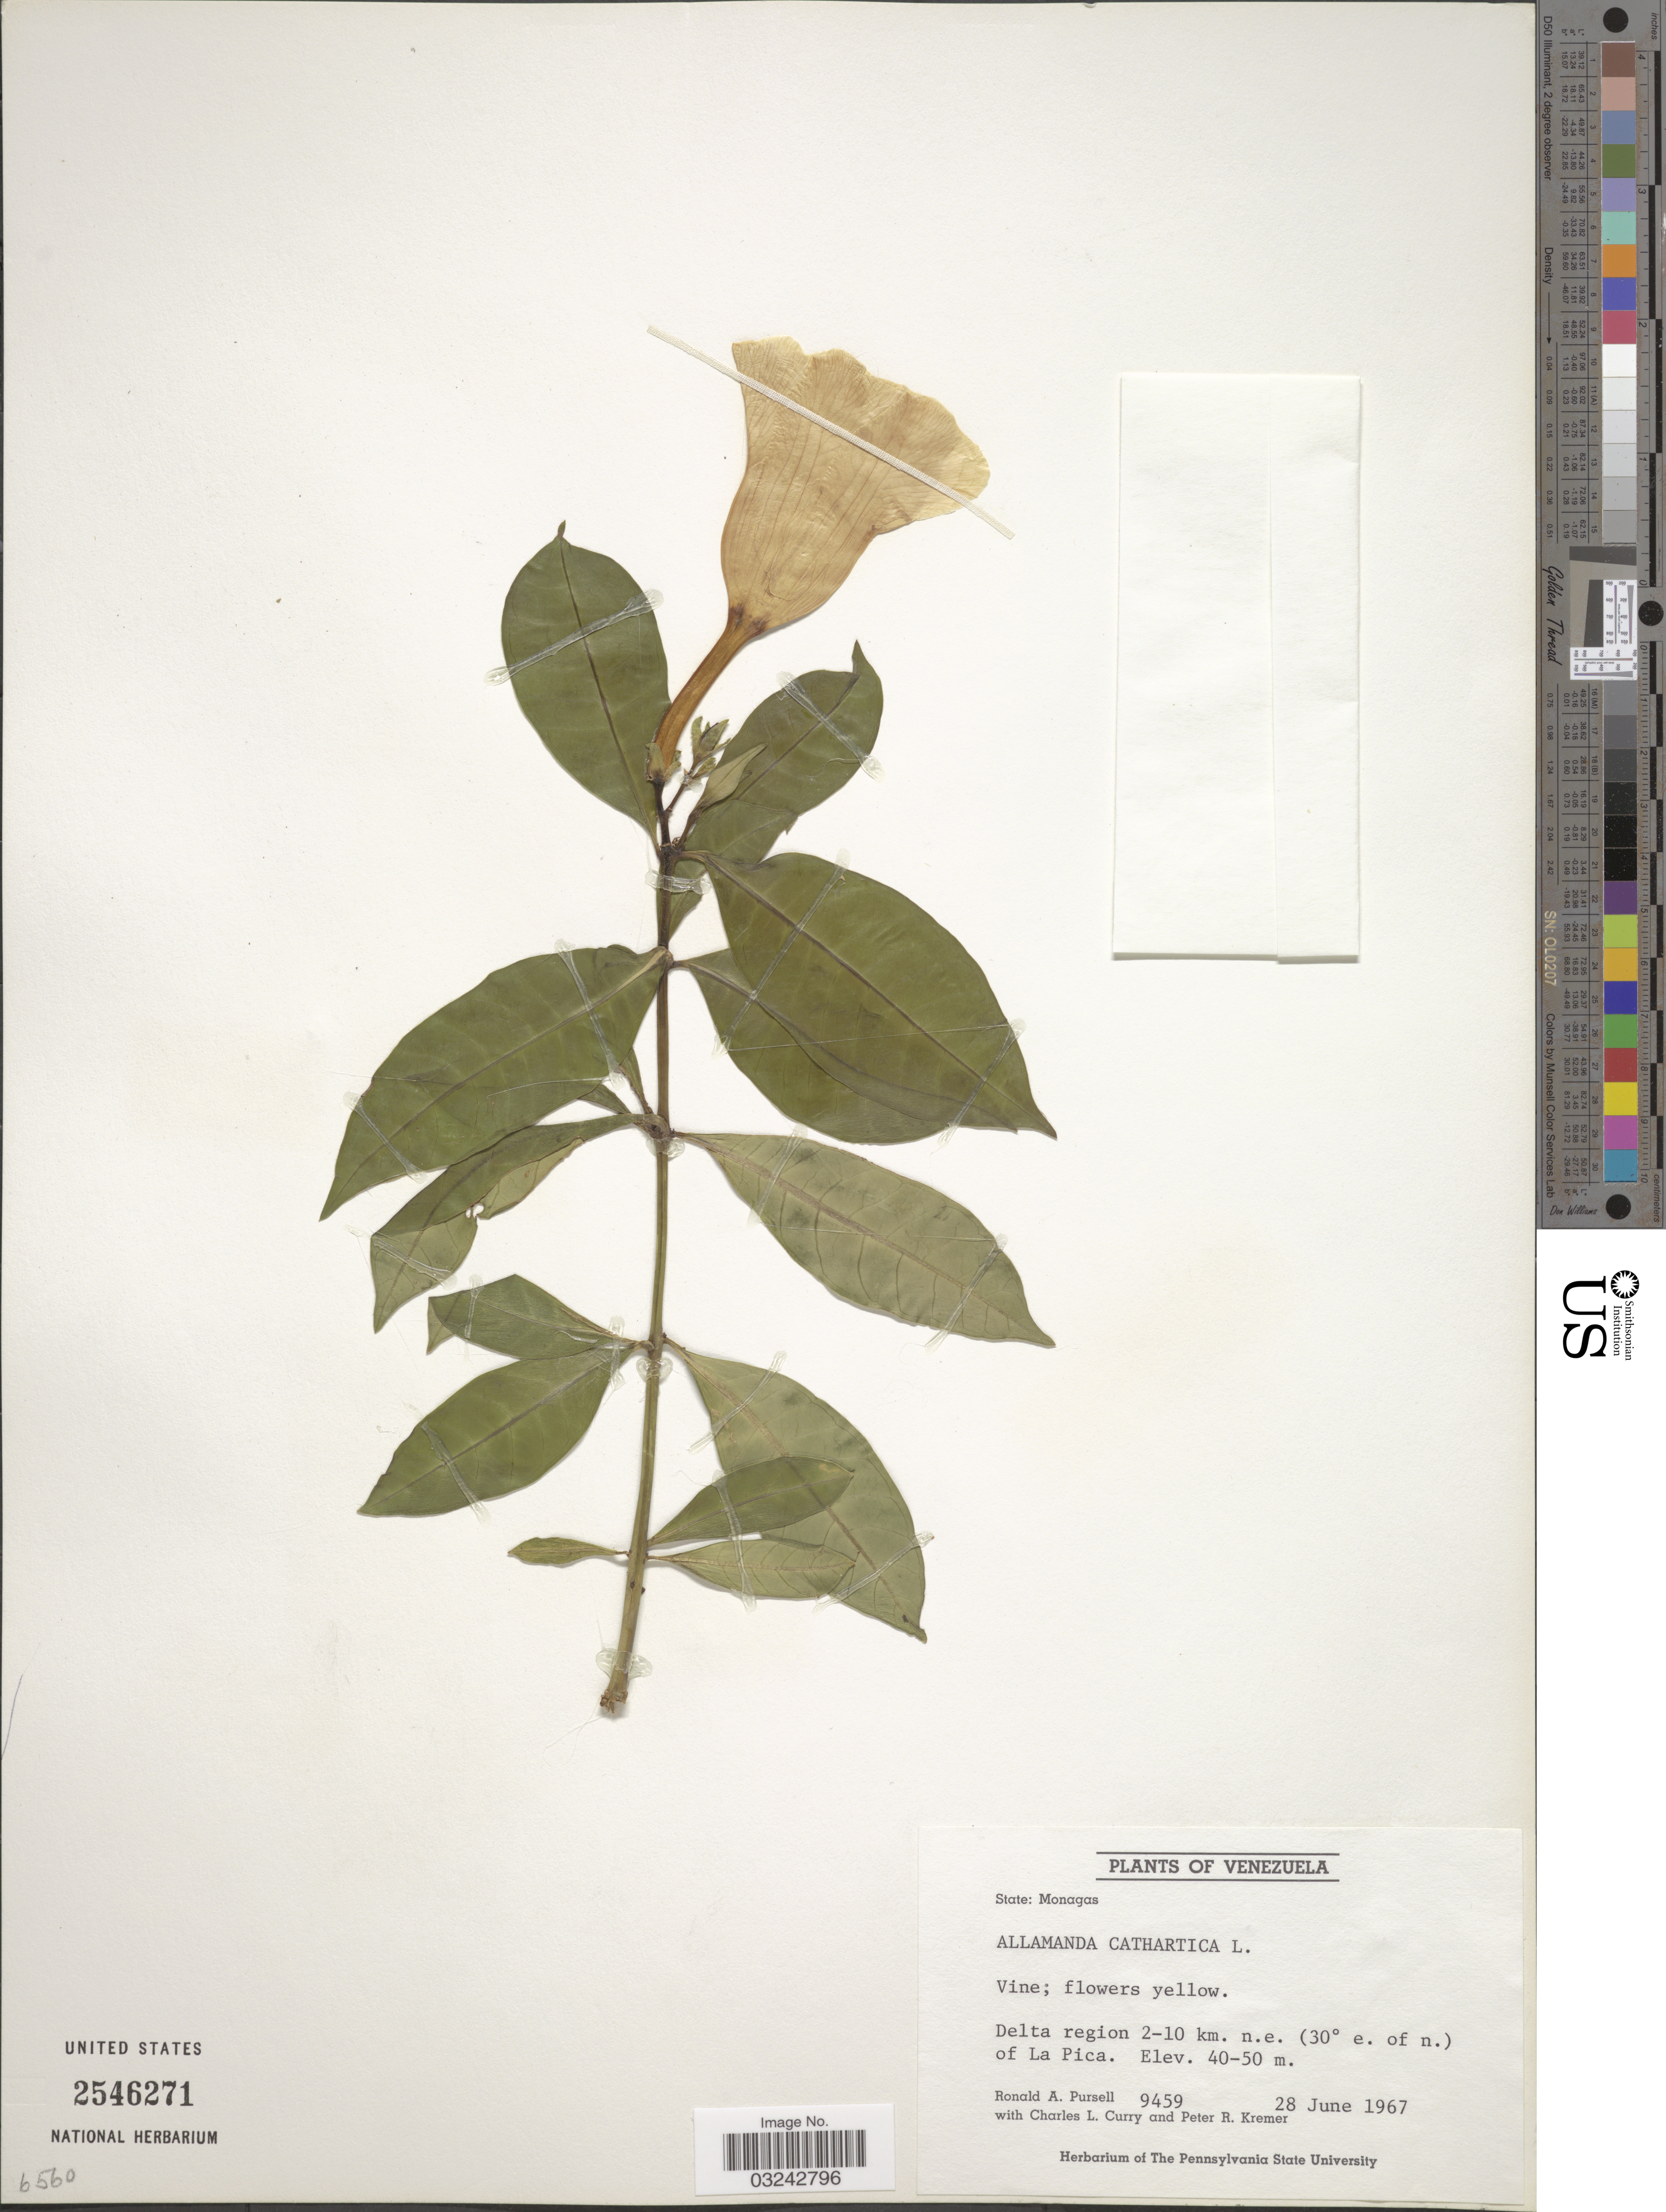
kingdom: Plantae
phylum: Tracheophyta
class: Magnoliopsida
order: Gentianales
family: Apocynaceae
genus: Allamanda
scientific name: Allamanda cathartica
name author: L.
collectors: R. A. Pursell, C. L. Curry & P. Kremer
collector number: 9459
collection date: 1967-06-28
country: Venezuela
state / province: Monagas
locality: Delta region 2-10 km. n.e. (30° e. of n.) of La Pica.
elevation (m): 40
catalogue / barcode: US 2546271